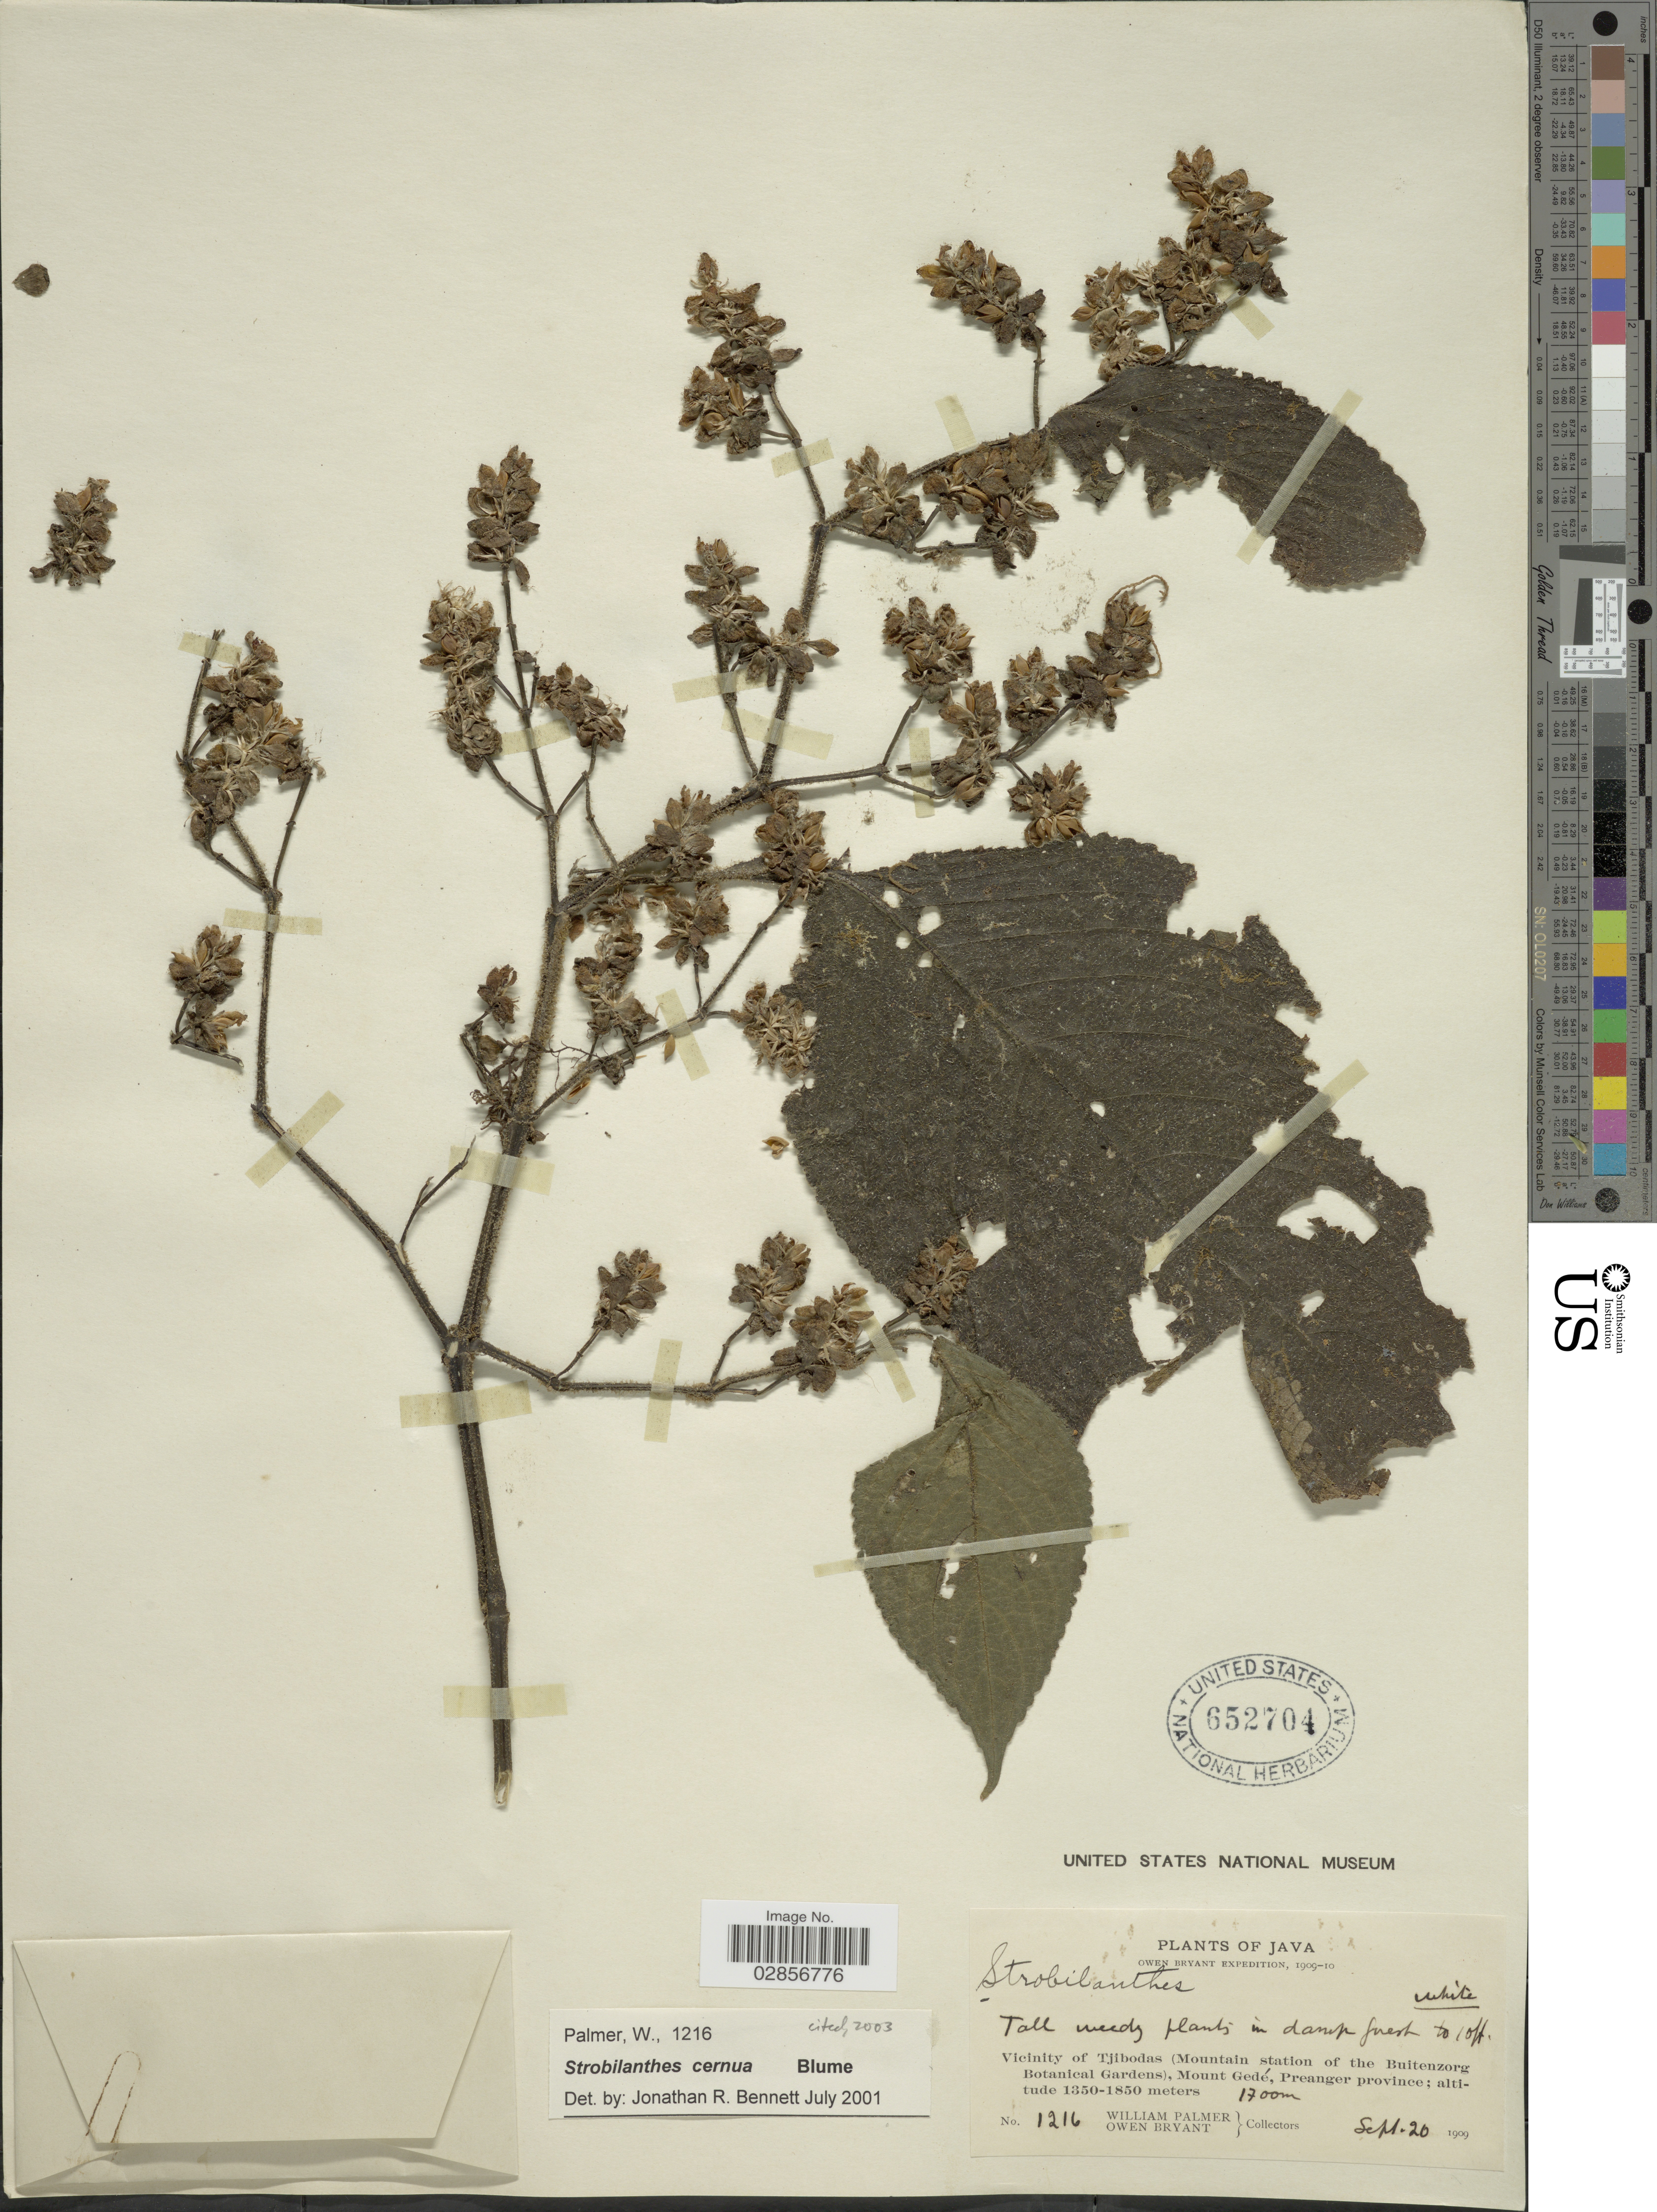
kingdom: Plantae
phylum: Tracheophyta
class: Magnoliopsida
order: Lamiales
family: Acanthaceae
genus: Strobilanthes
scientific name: Strobilanthes cernua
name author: Blume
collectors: W. Palmer & O. Bryant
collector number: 1216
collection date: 1909-09-20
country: Indonesia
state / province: Java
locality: Vicinity of Tjibodas (Mountain station of the Buitenzorg Botanical Gardens), Mount Gedé, Preanger province.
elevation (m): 1700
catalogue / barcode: US 652704